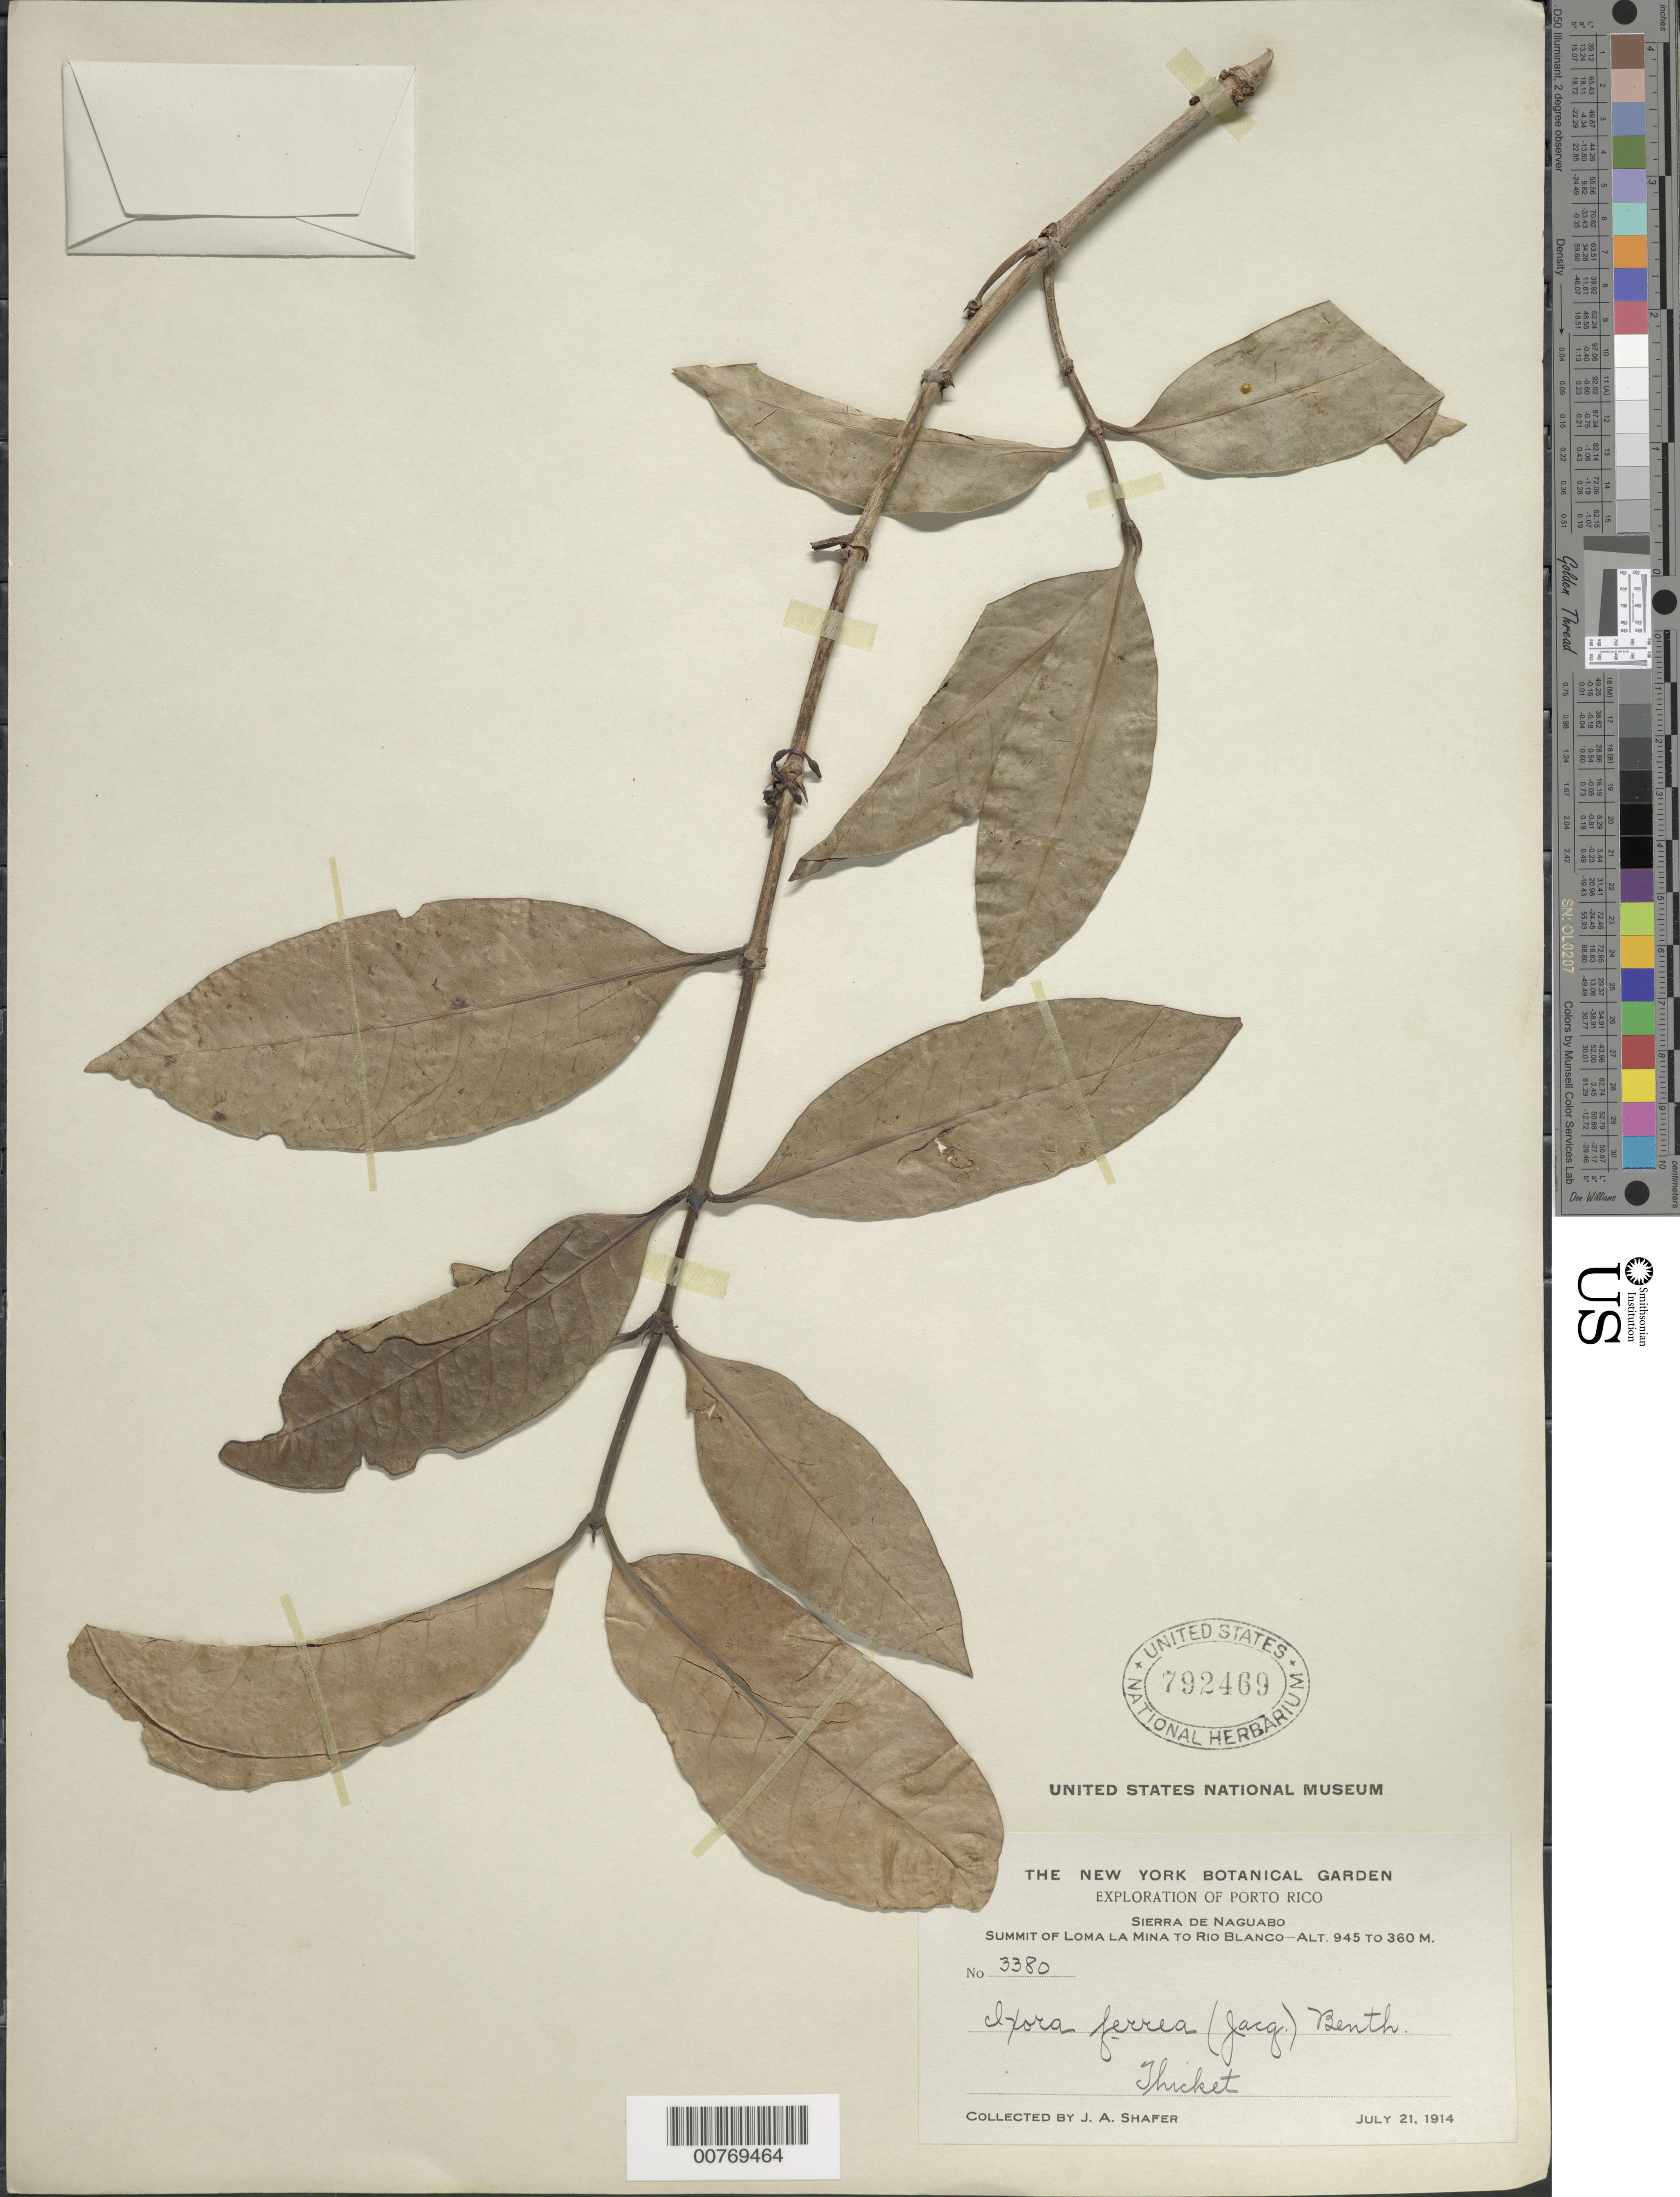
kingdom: Plantae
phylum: Tracheophyta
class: Magnoliopsida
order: Gentianales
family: Rubiaceae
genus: Ixora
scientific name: Ixora ferrea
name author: (Jacq.) Benth.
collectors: J. A. Shafer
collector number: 3380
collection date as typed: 21 Jul 1914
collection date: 1914-07-21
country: Puerto Rico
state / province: Naguabo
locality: Sierra de Naguabo, Summit of Loma La Mina to Río Blanco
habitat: Thicket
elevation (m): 945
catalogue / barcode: US 792469